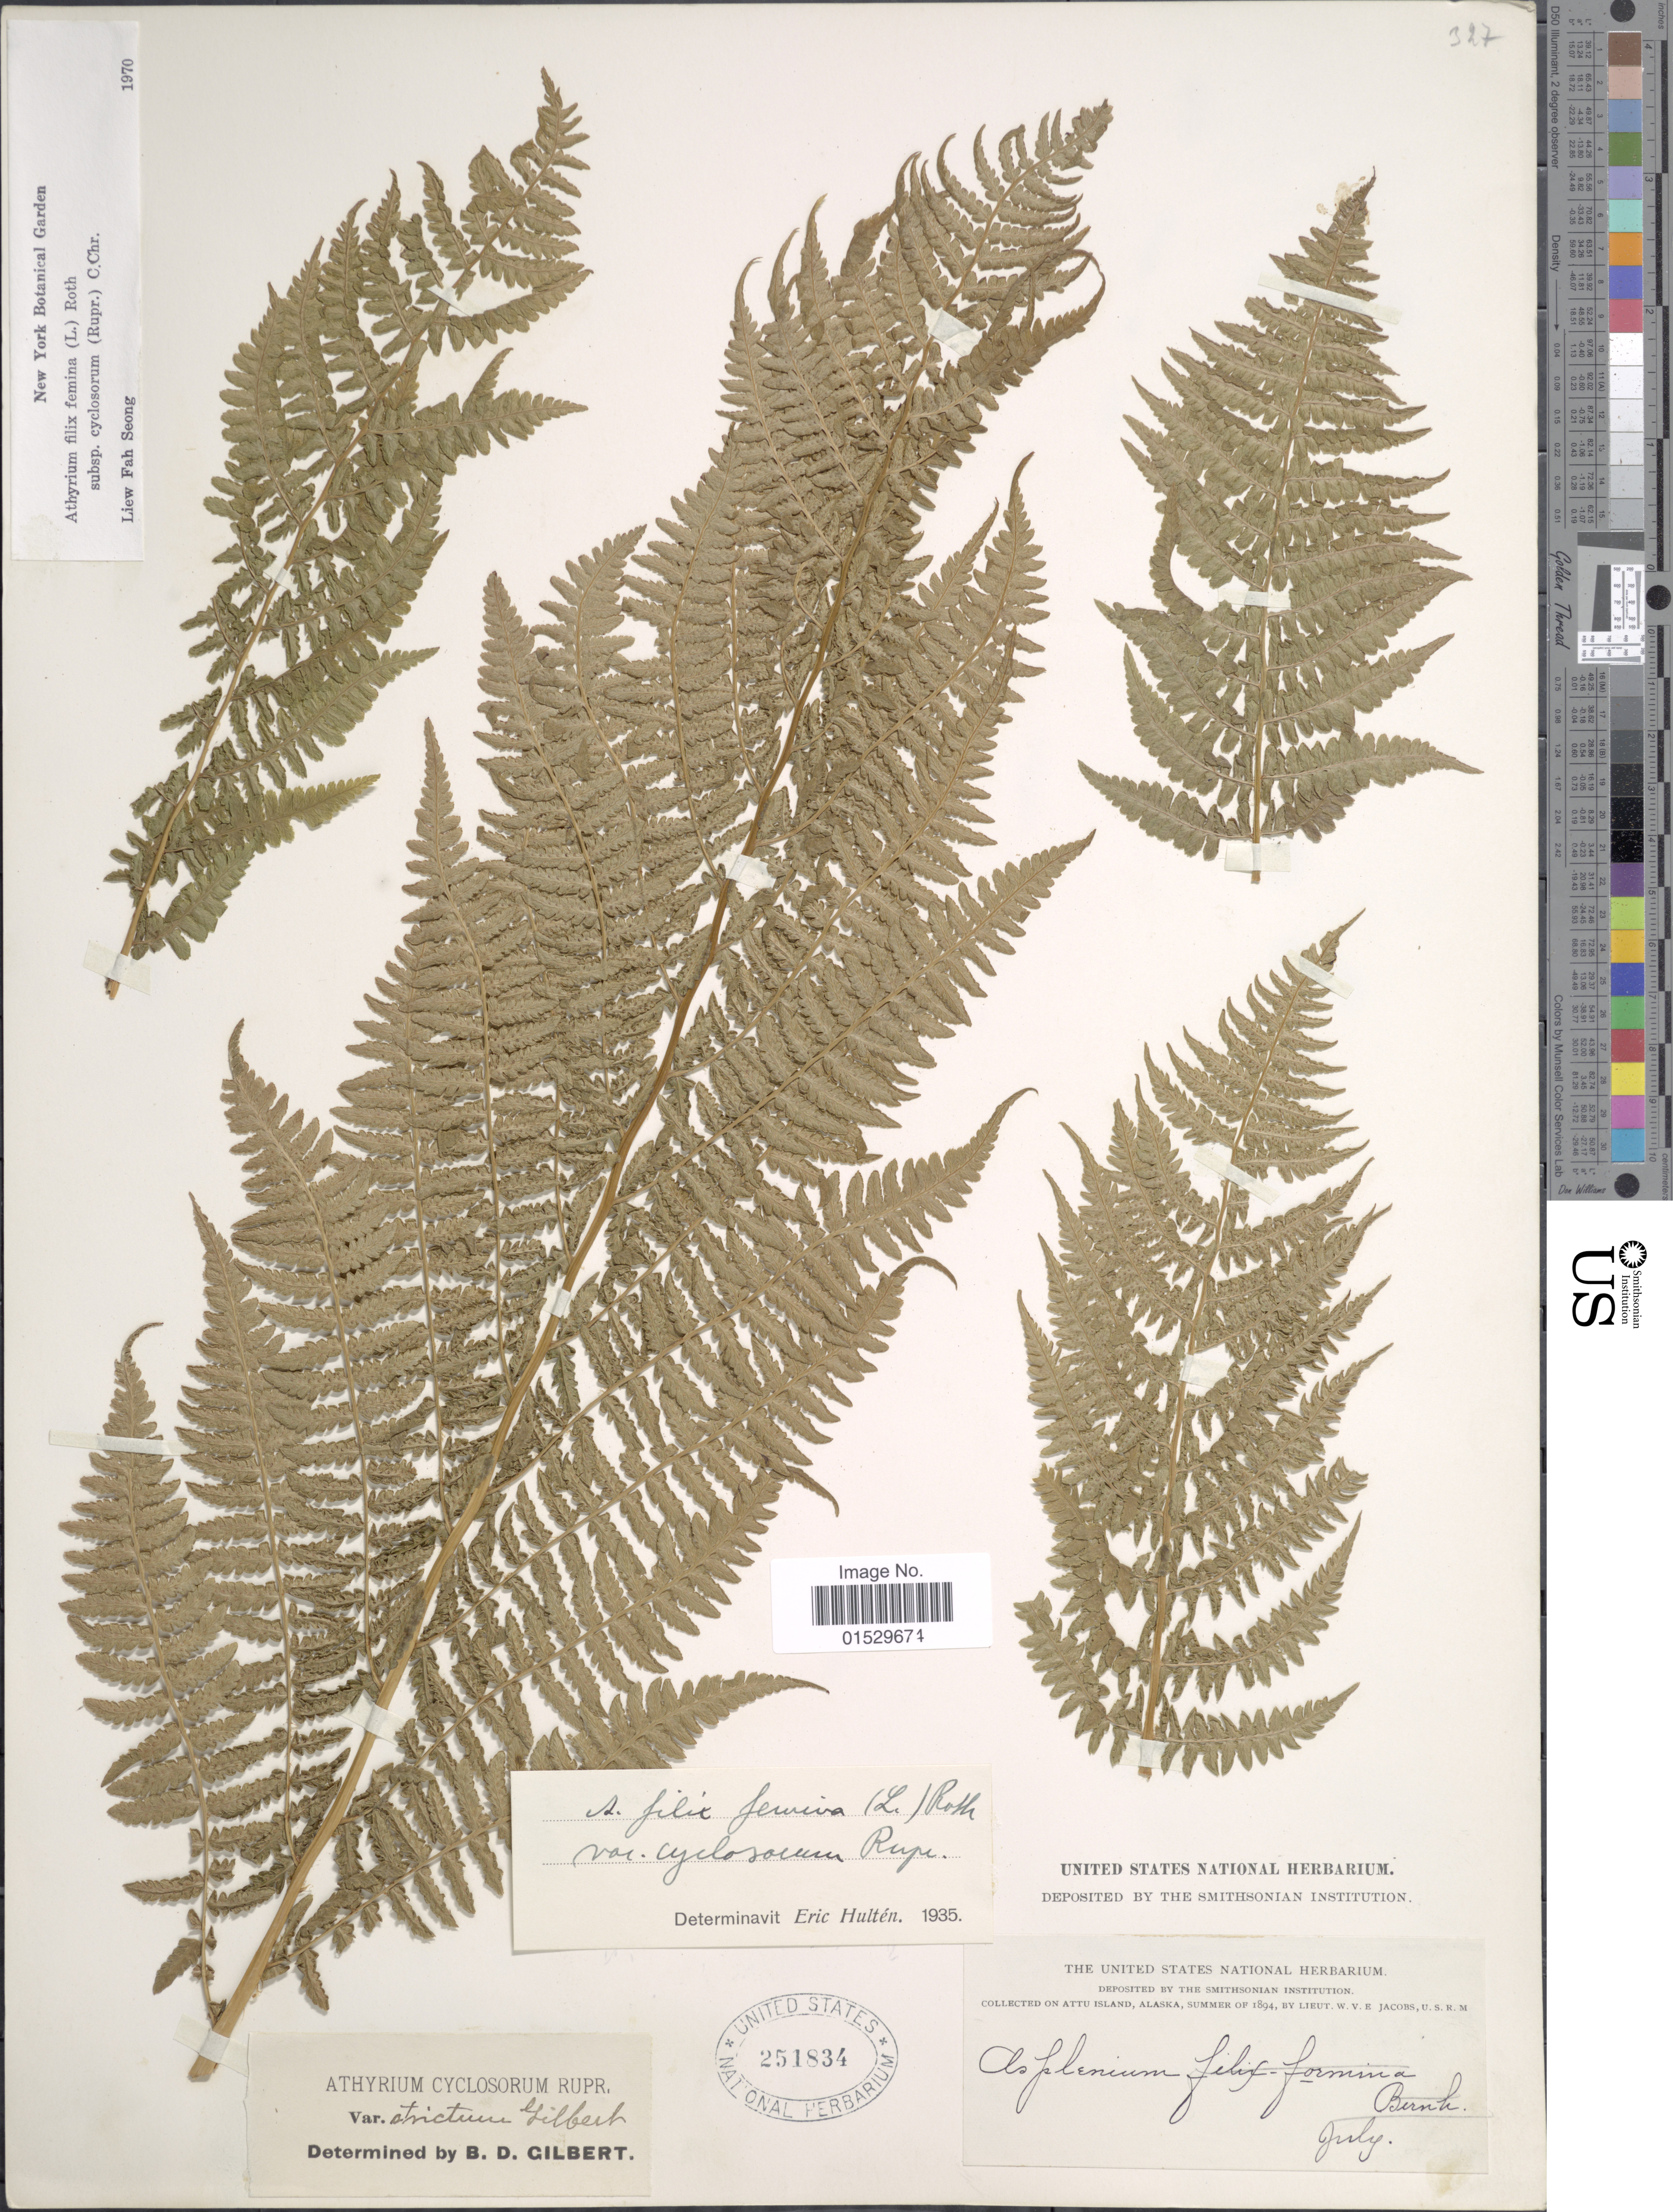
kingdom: Plantae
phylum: Tracheophyta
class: Polypodiopsida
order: Polypodiales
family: Athyriaceae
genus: Athyrium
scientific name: Athyrium filix-femina subsp. cyclosorum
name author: (Rupr.) C. Chr.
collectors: W. V. E. Jacobs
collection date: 1894-07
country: United States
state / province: Alaska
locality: Attu Island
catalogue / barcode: US 251834